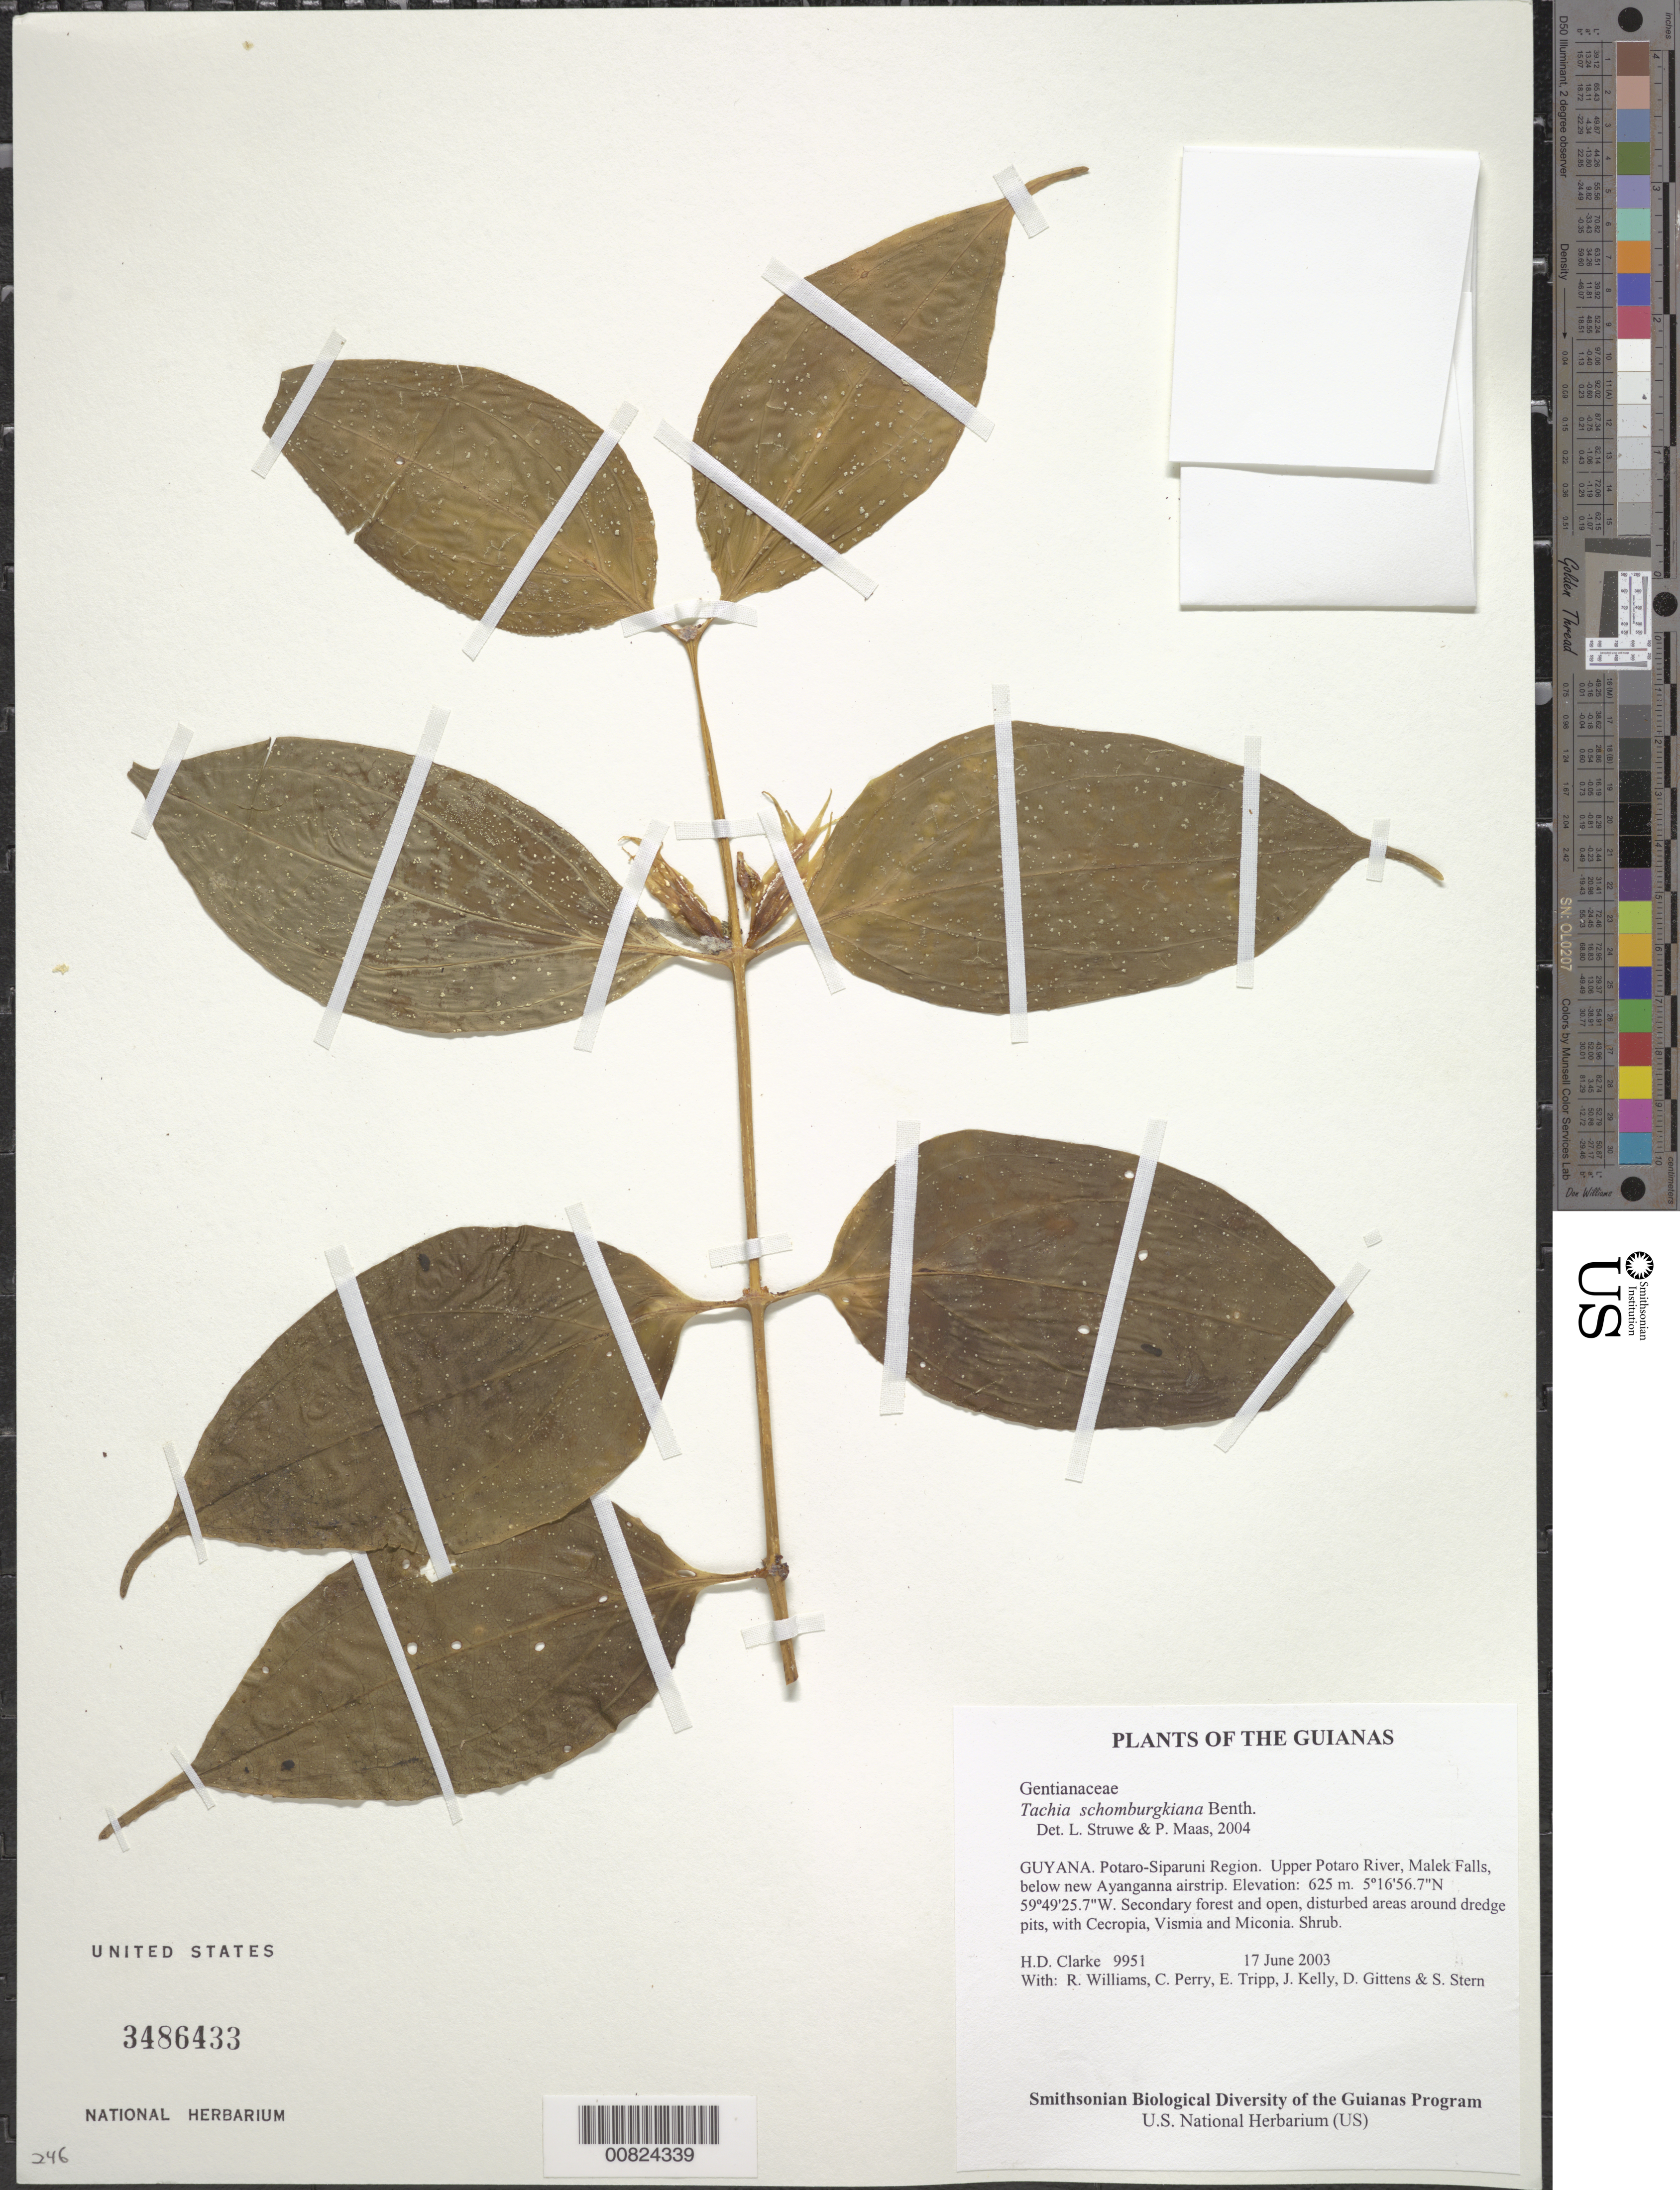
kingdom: Plantae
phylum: Tracheophyta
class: Magnoliopsida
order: Gentianales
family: Gentianaceae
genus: Tachia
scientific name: Tachia schomburgkiana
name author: Benth.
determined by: Struwe, L.; Maas, P. J.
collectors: H. D. Clarke, R. Williams, C. Perry, E. Tripp, J. Kelly, D. Gittens & S. R. Stern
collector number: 9951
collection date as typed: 17 June 2003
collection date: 2003-06-17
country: Guyana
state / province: Potaro-Siparuni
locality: Upper Potaro River, Malek Falls, below new Ayanganna airstrip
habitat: Secondary forest and open, disturbed areas around dredge pits, with Cecropia, Vismia and Miconia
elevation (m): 625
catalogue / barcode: US 3486433